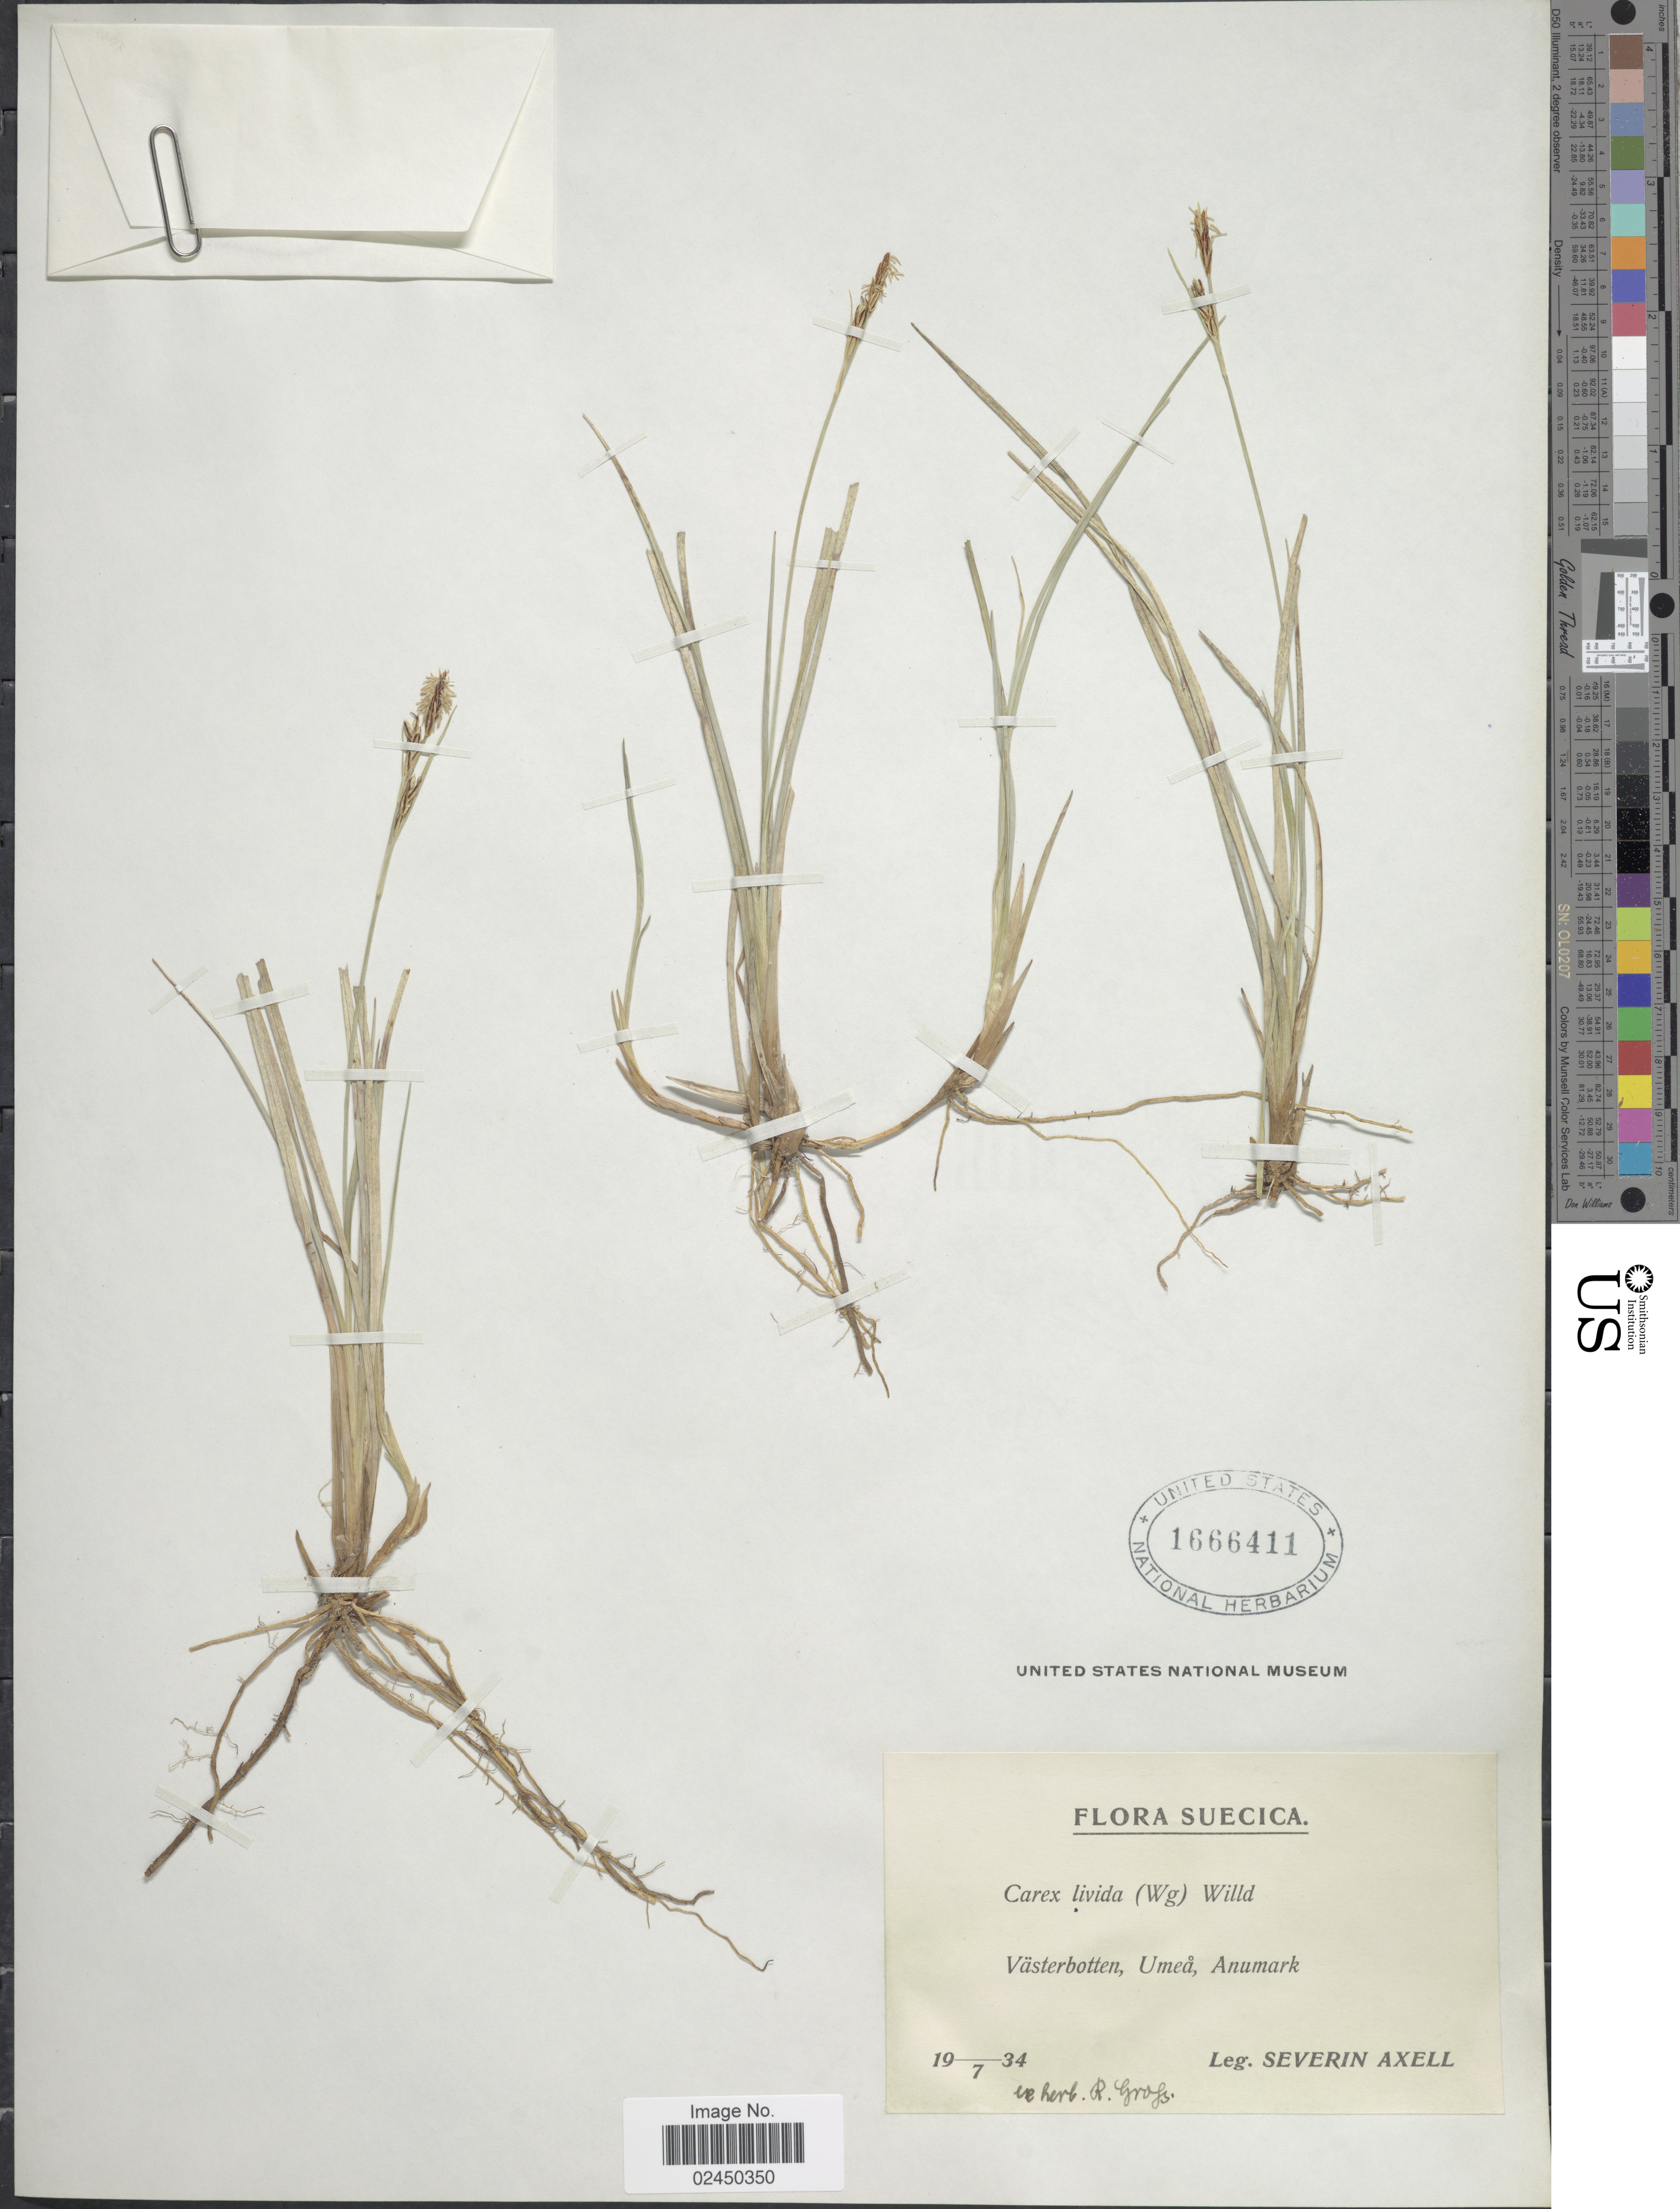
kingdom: Plantae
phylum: Tracheophyta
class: Liliopsida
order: Poales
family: Cyperaceae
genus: Carex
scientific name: Carex livida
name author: (Wahlenb.) Willd.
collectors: S. Axell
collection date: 1934-07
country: Sweden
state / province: Västerbotten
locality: Suecica, Vasterbotten, Umed, Anumark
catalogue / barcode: US 1666411